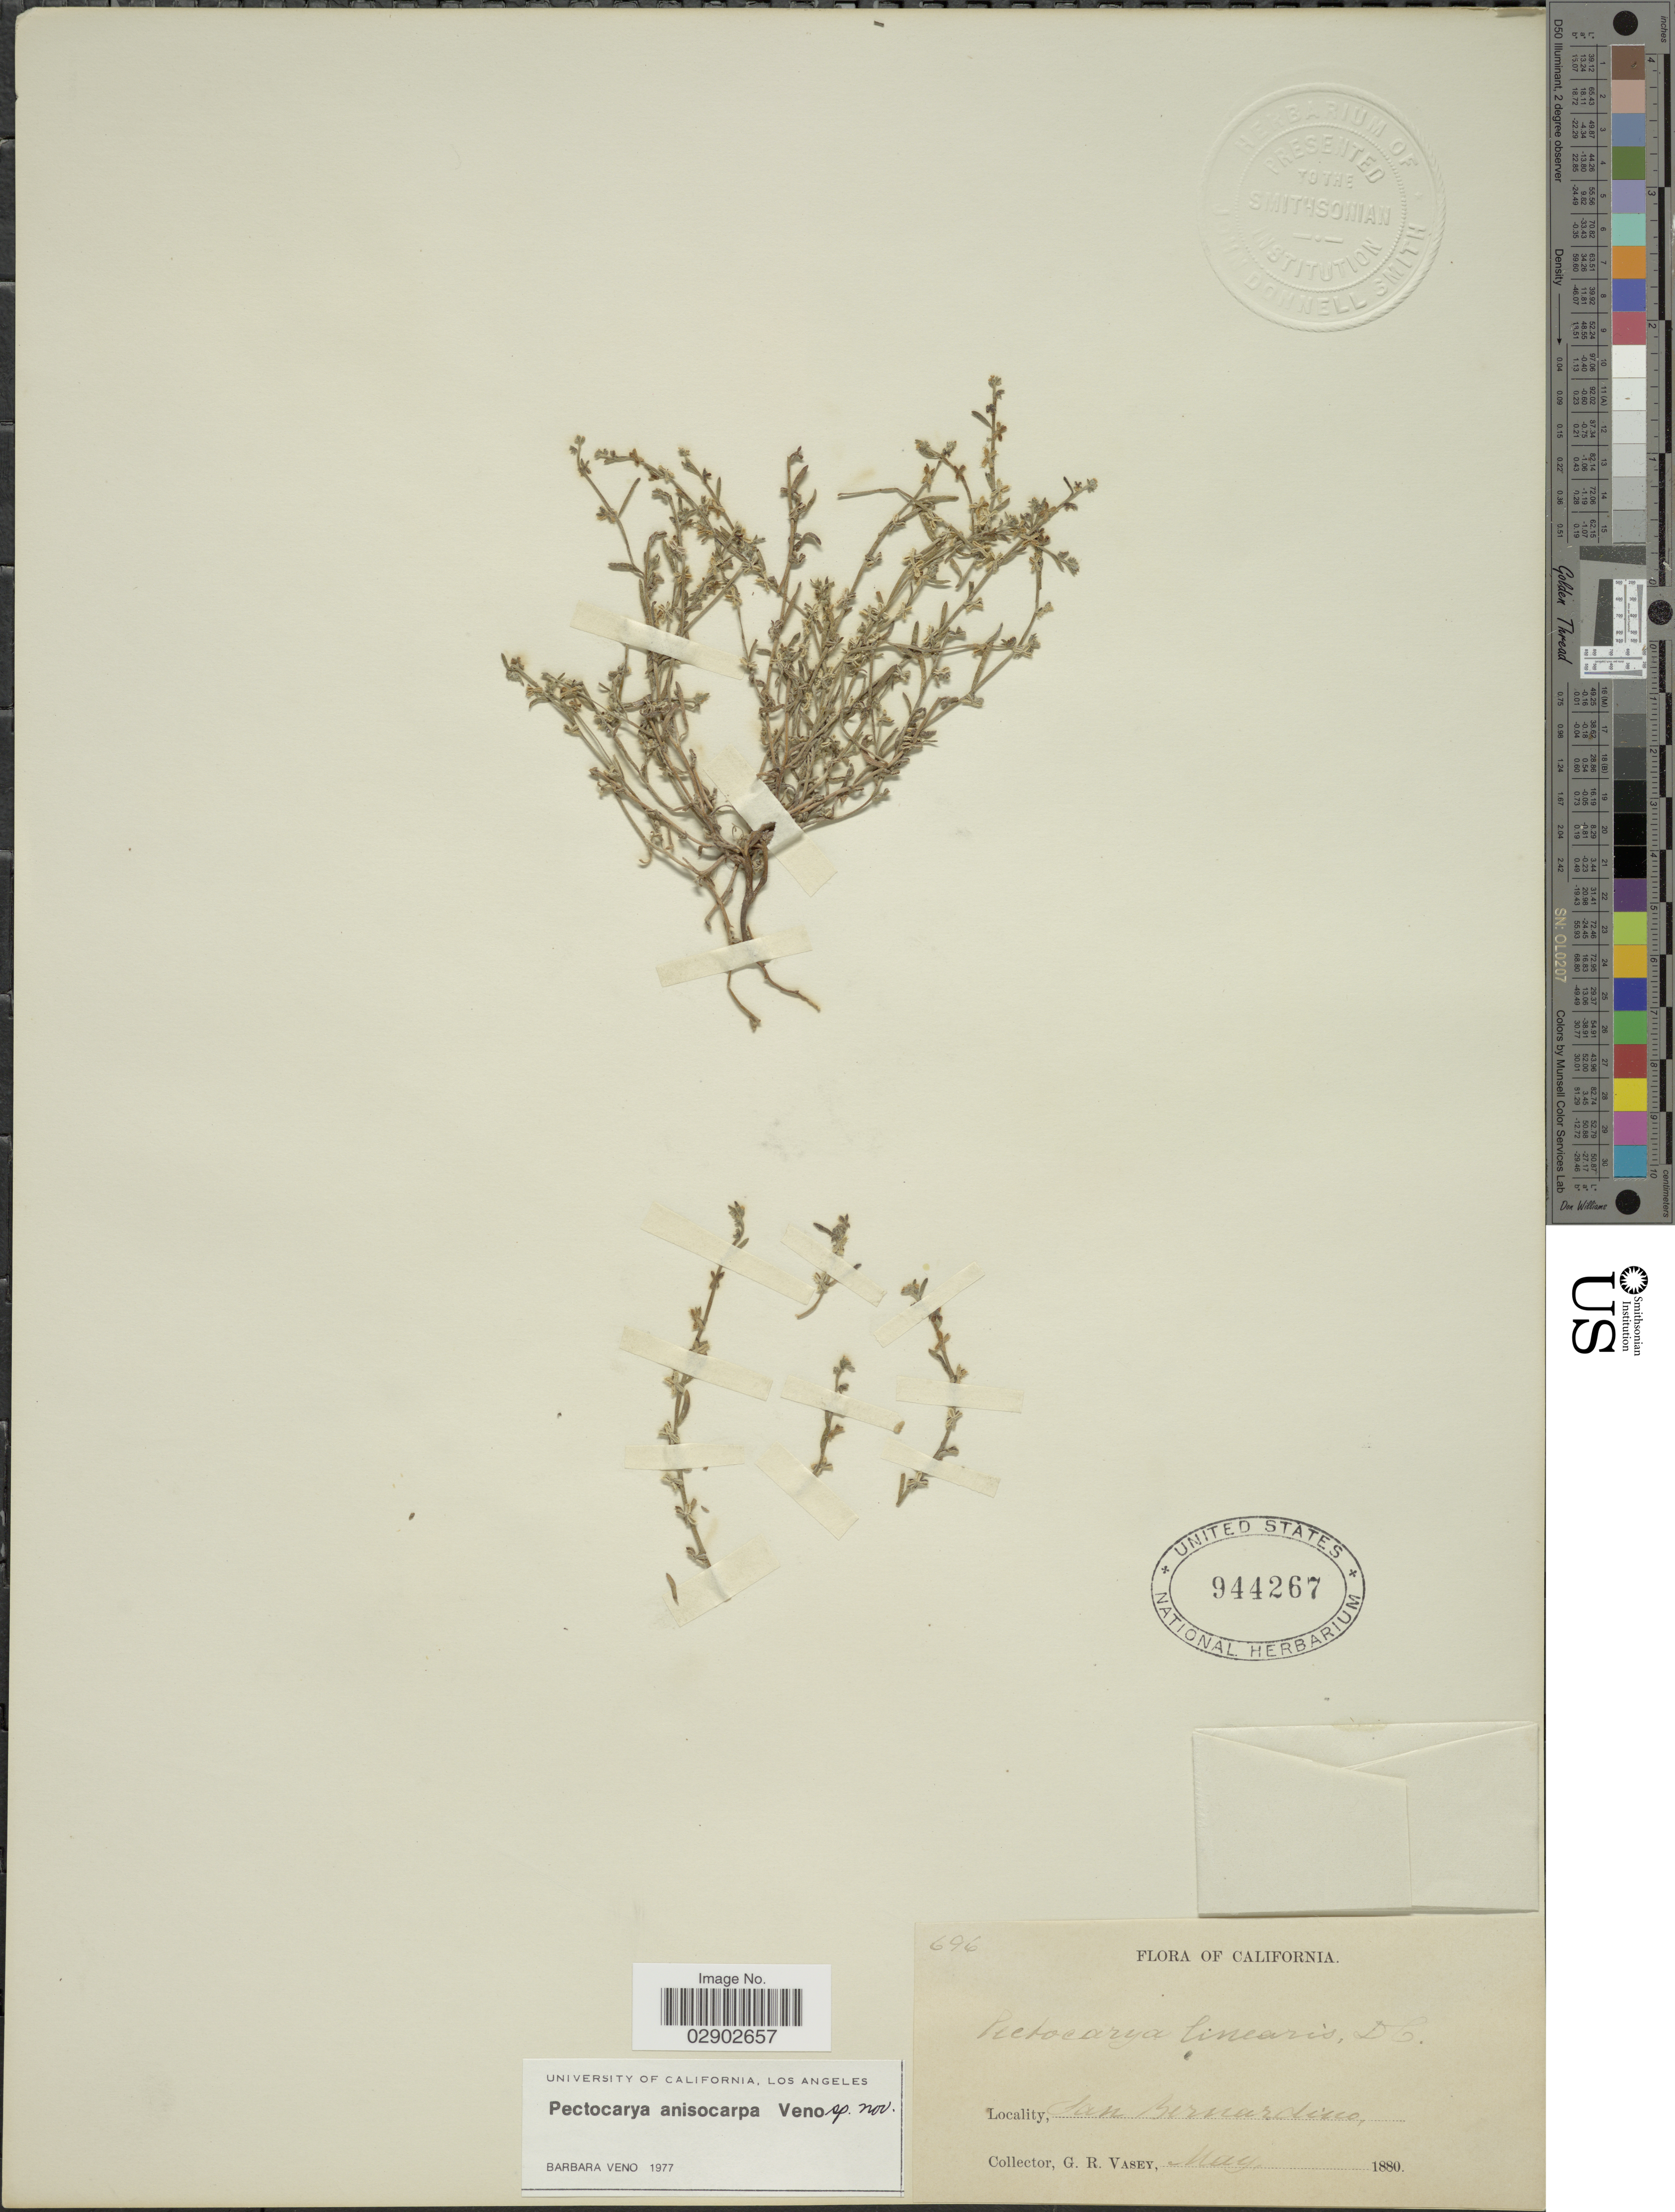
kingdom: Plantae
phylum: Tracheophyta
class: Magnoliopsida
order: Boraginales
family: Boraginaceae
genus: Pectocarya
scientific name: Pectocarya anisocarpa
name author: Veno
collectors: G. R. Vasey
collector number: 696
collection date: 1880-05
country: United States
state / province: California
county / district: San Bernardino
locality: San Bernardino.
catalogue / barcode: US 944267